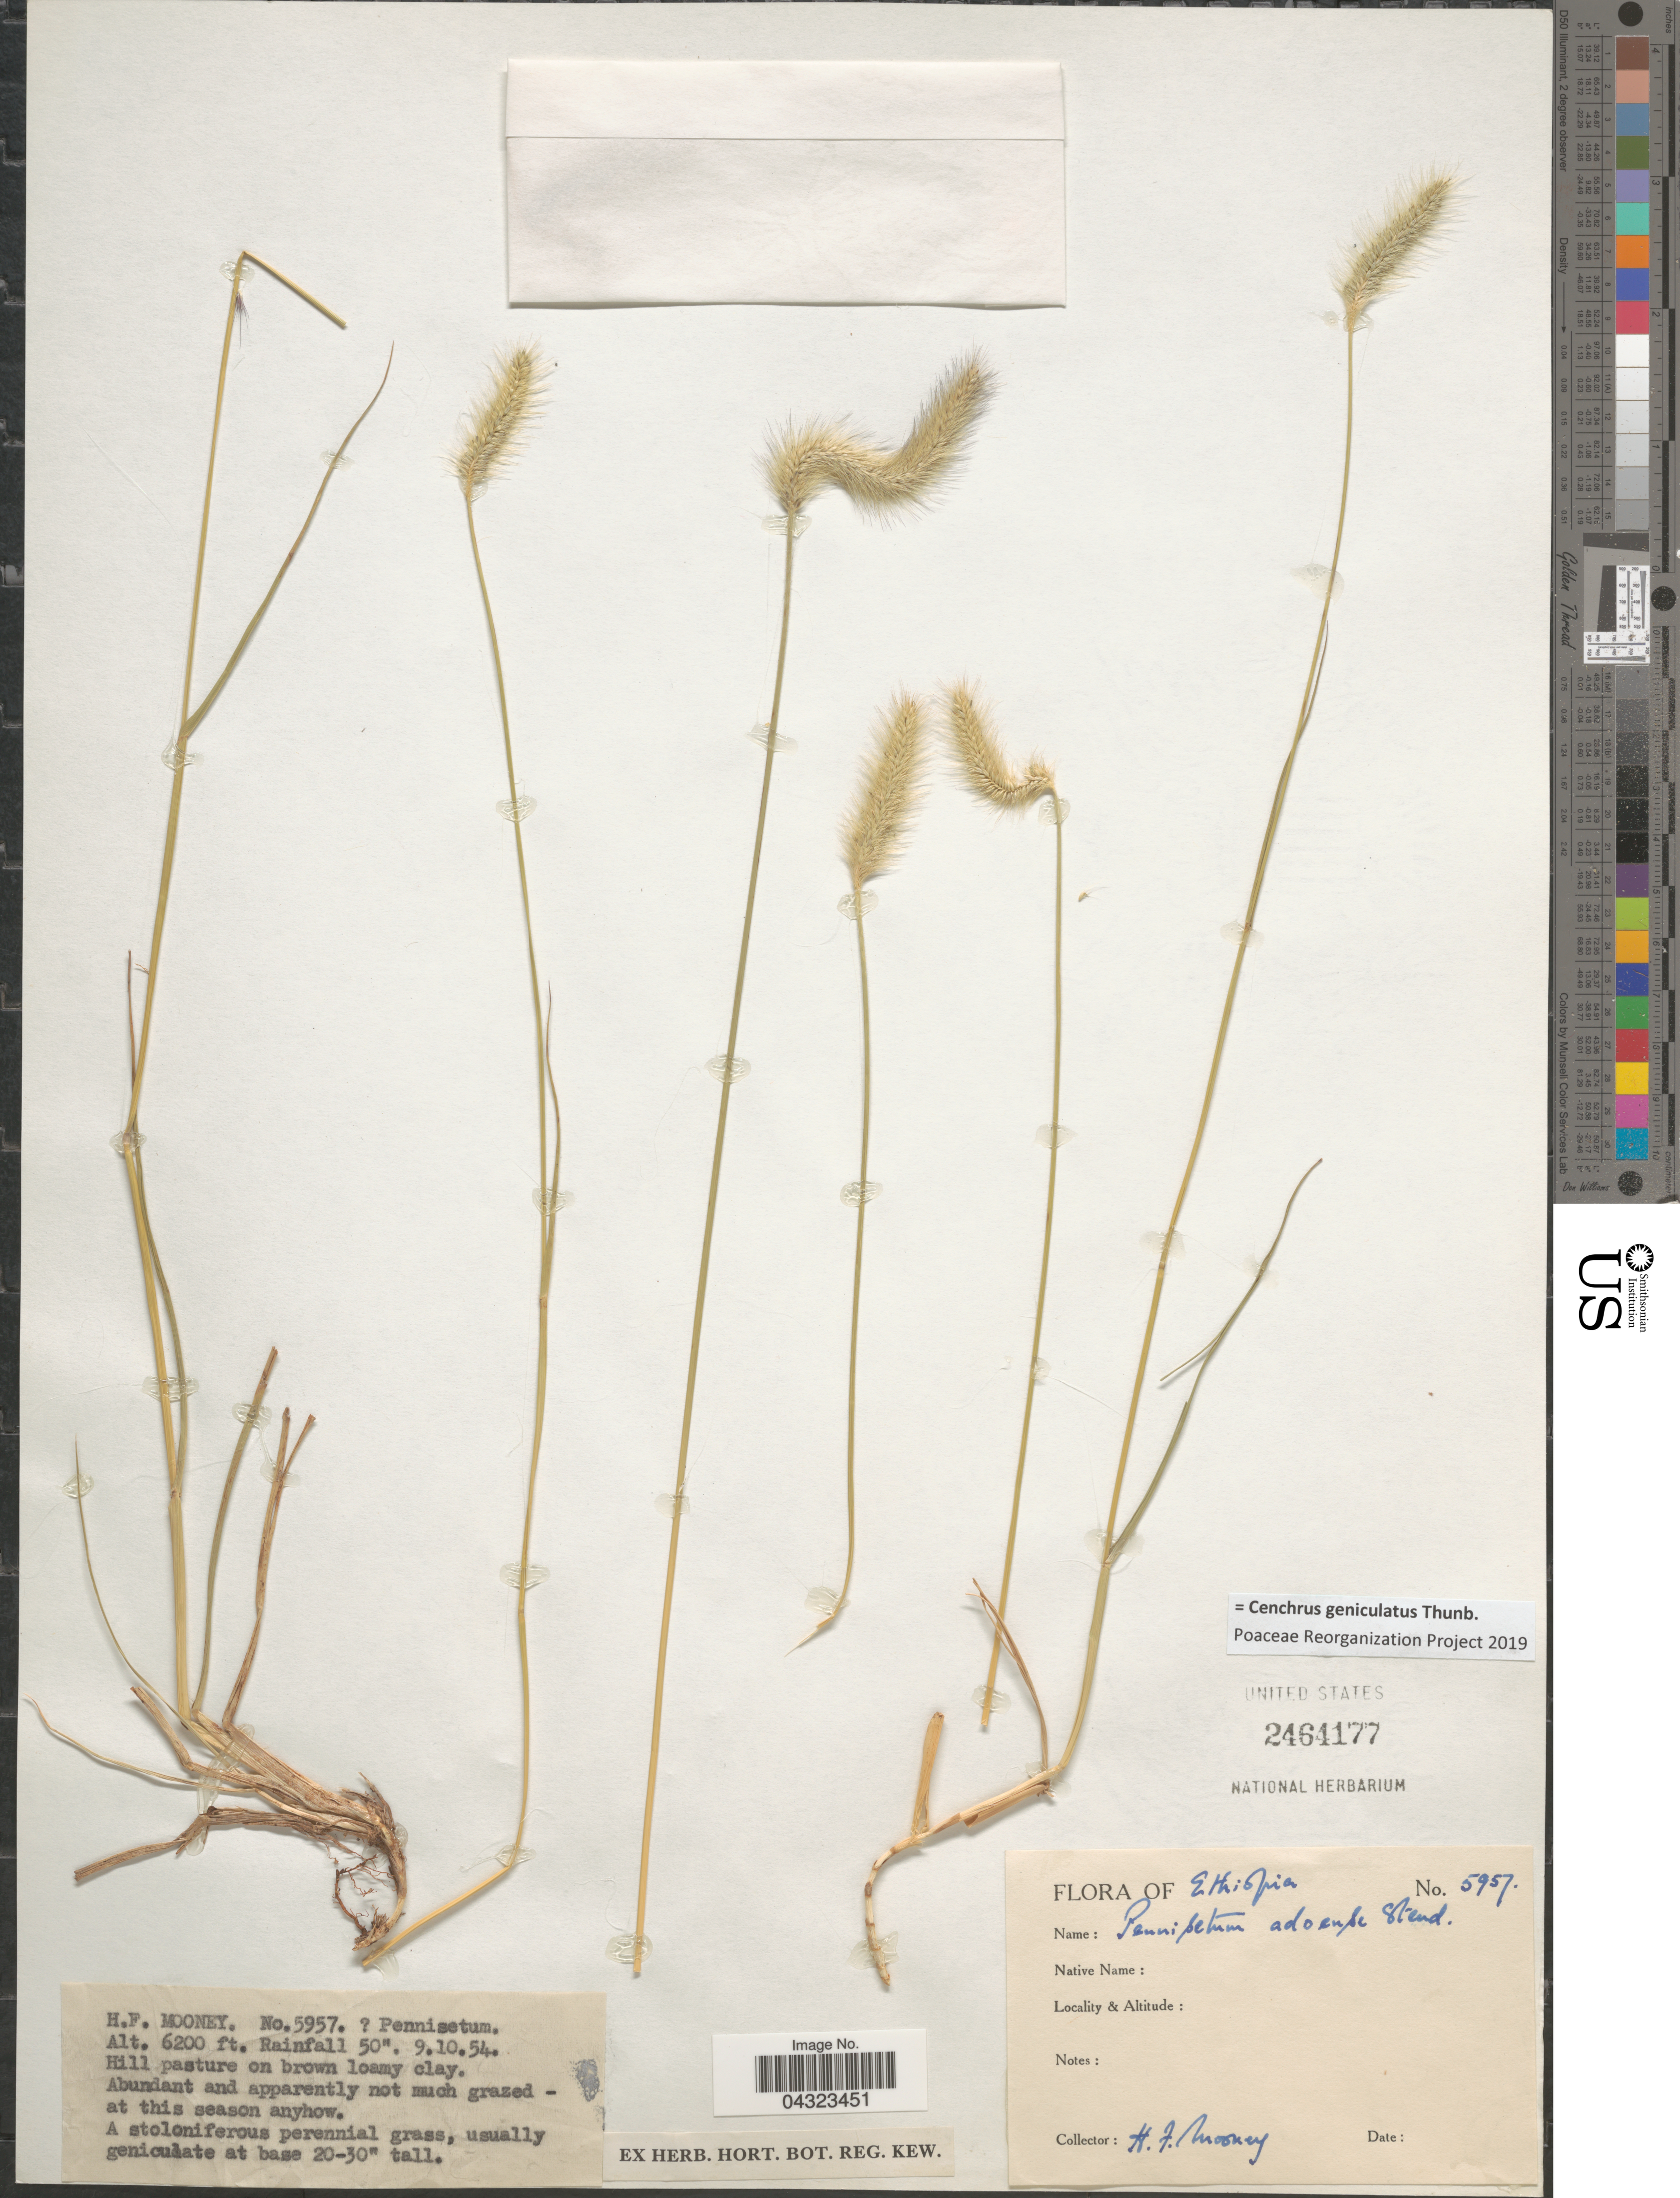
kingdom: Plantae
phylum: Tracheophyta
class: Liliopsida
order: Poales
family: Poaceae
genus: Cenchrus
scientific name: Cenchrus geniculatus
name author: Thunb.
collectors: H. Mooney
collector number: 5957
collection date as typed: Transcribed d/m/y: 9/10/54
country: Ethiopia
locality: Hill pasture on brown loamy clay.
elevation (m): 1890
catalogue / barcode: US 2464177